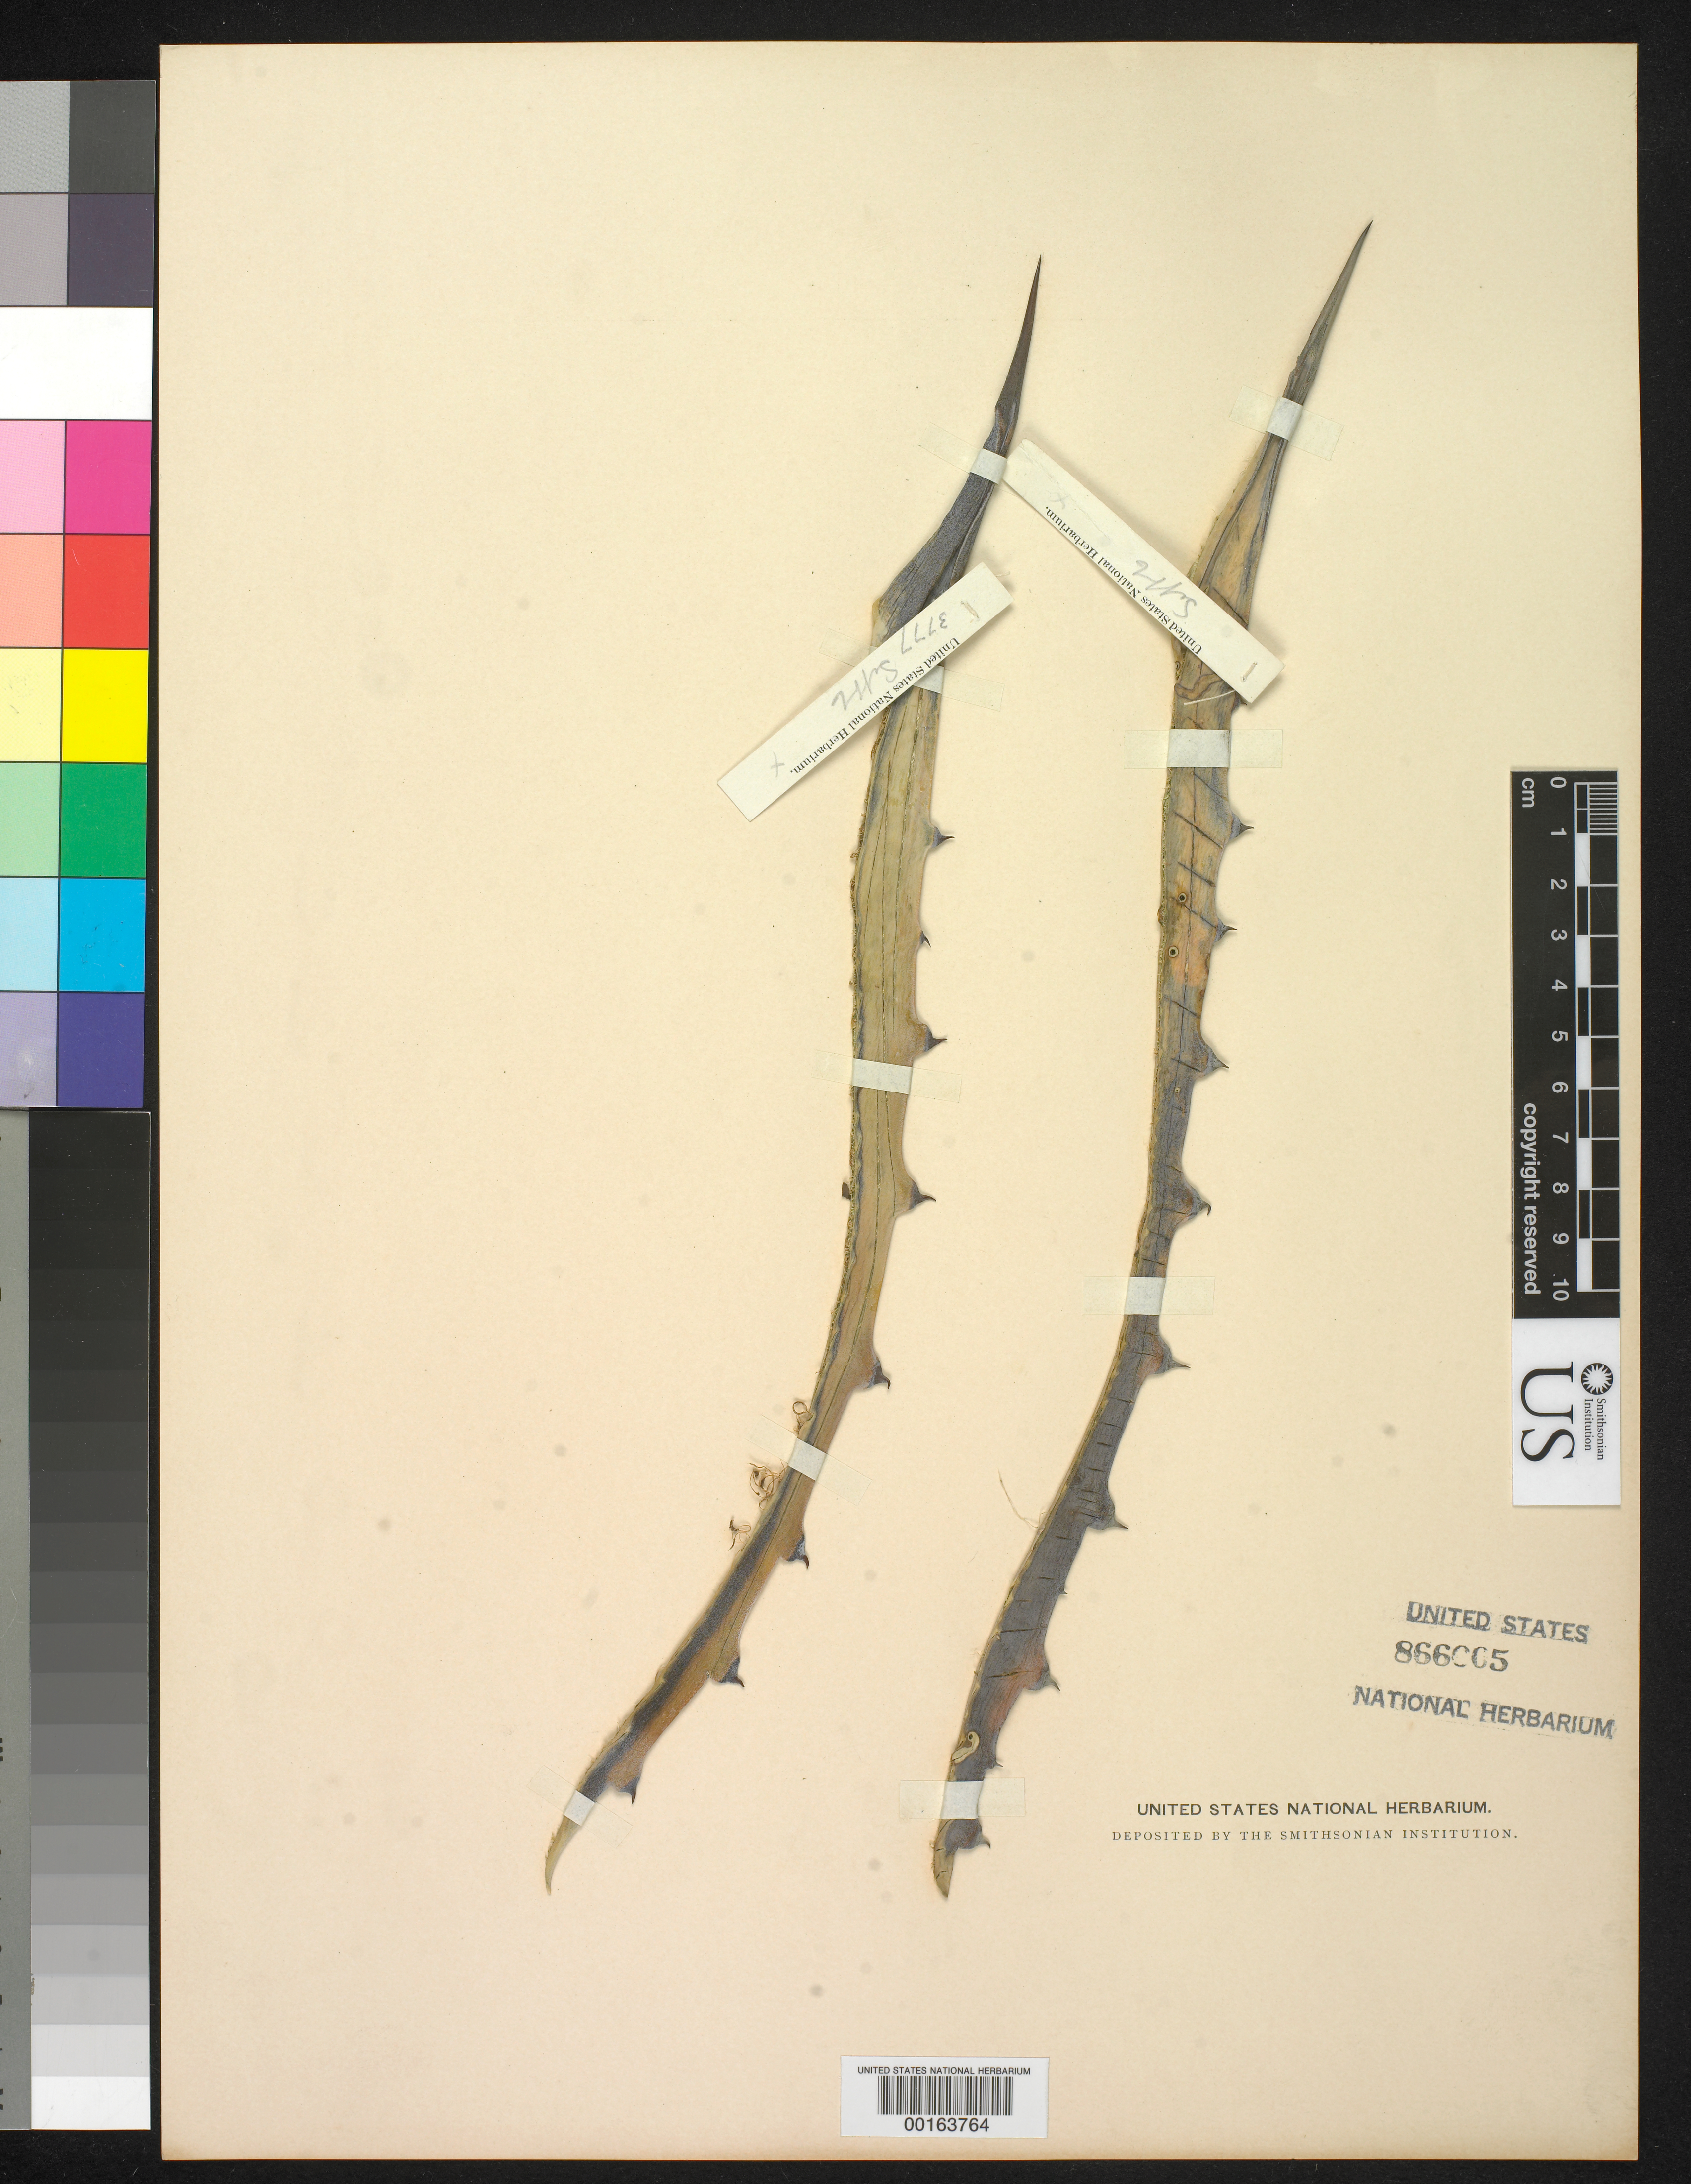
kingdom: Plantae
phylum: Tracheophyta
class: Liliopsida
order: Asparagales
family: Asparagaceae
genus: Agave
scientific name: Agave sp.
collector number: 3777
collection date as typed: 06 Sep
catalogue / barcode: US 866005